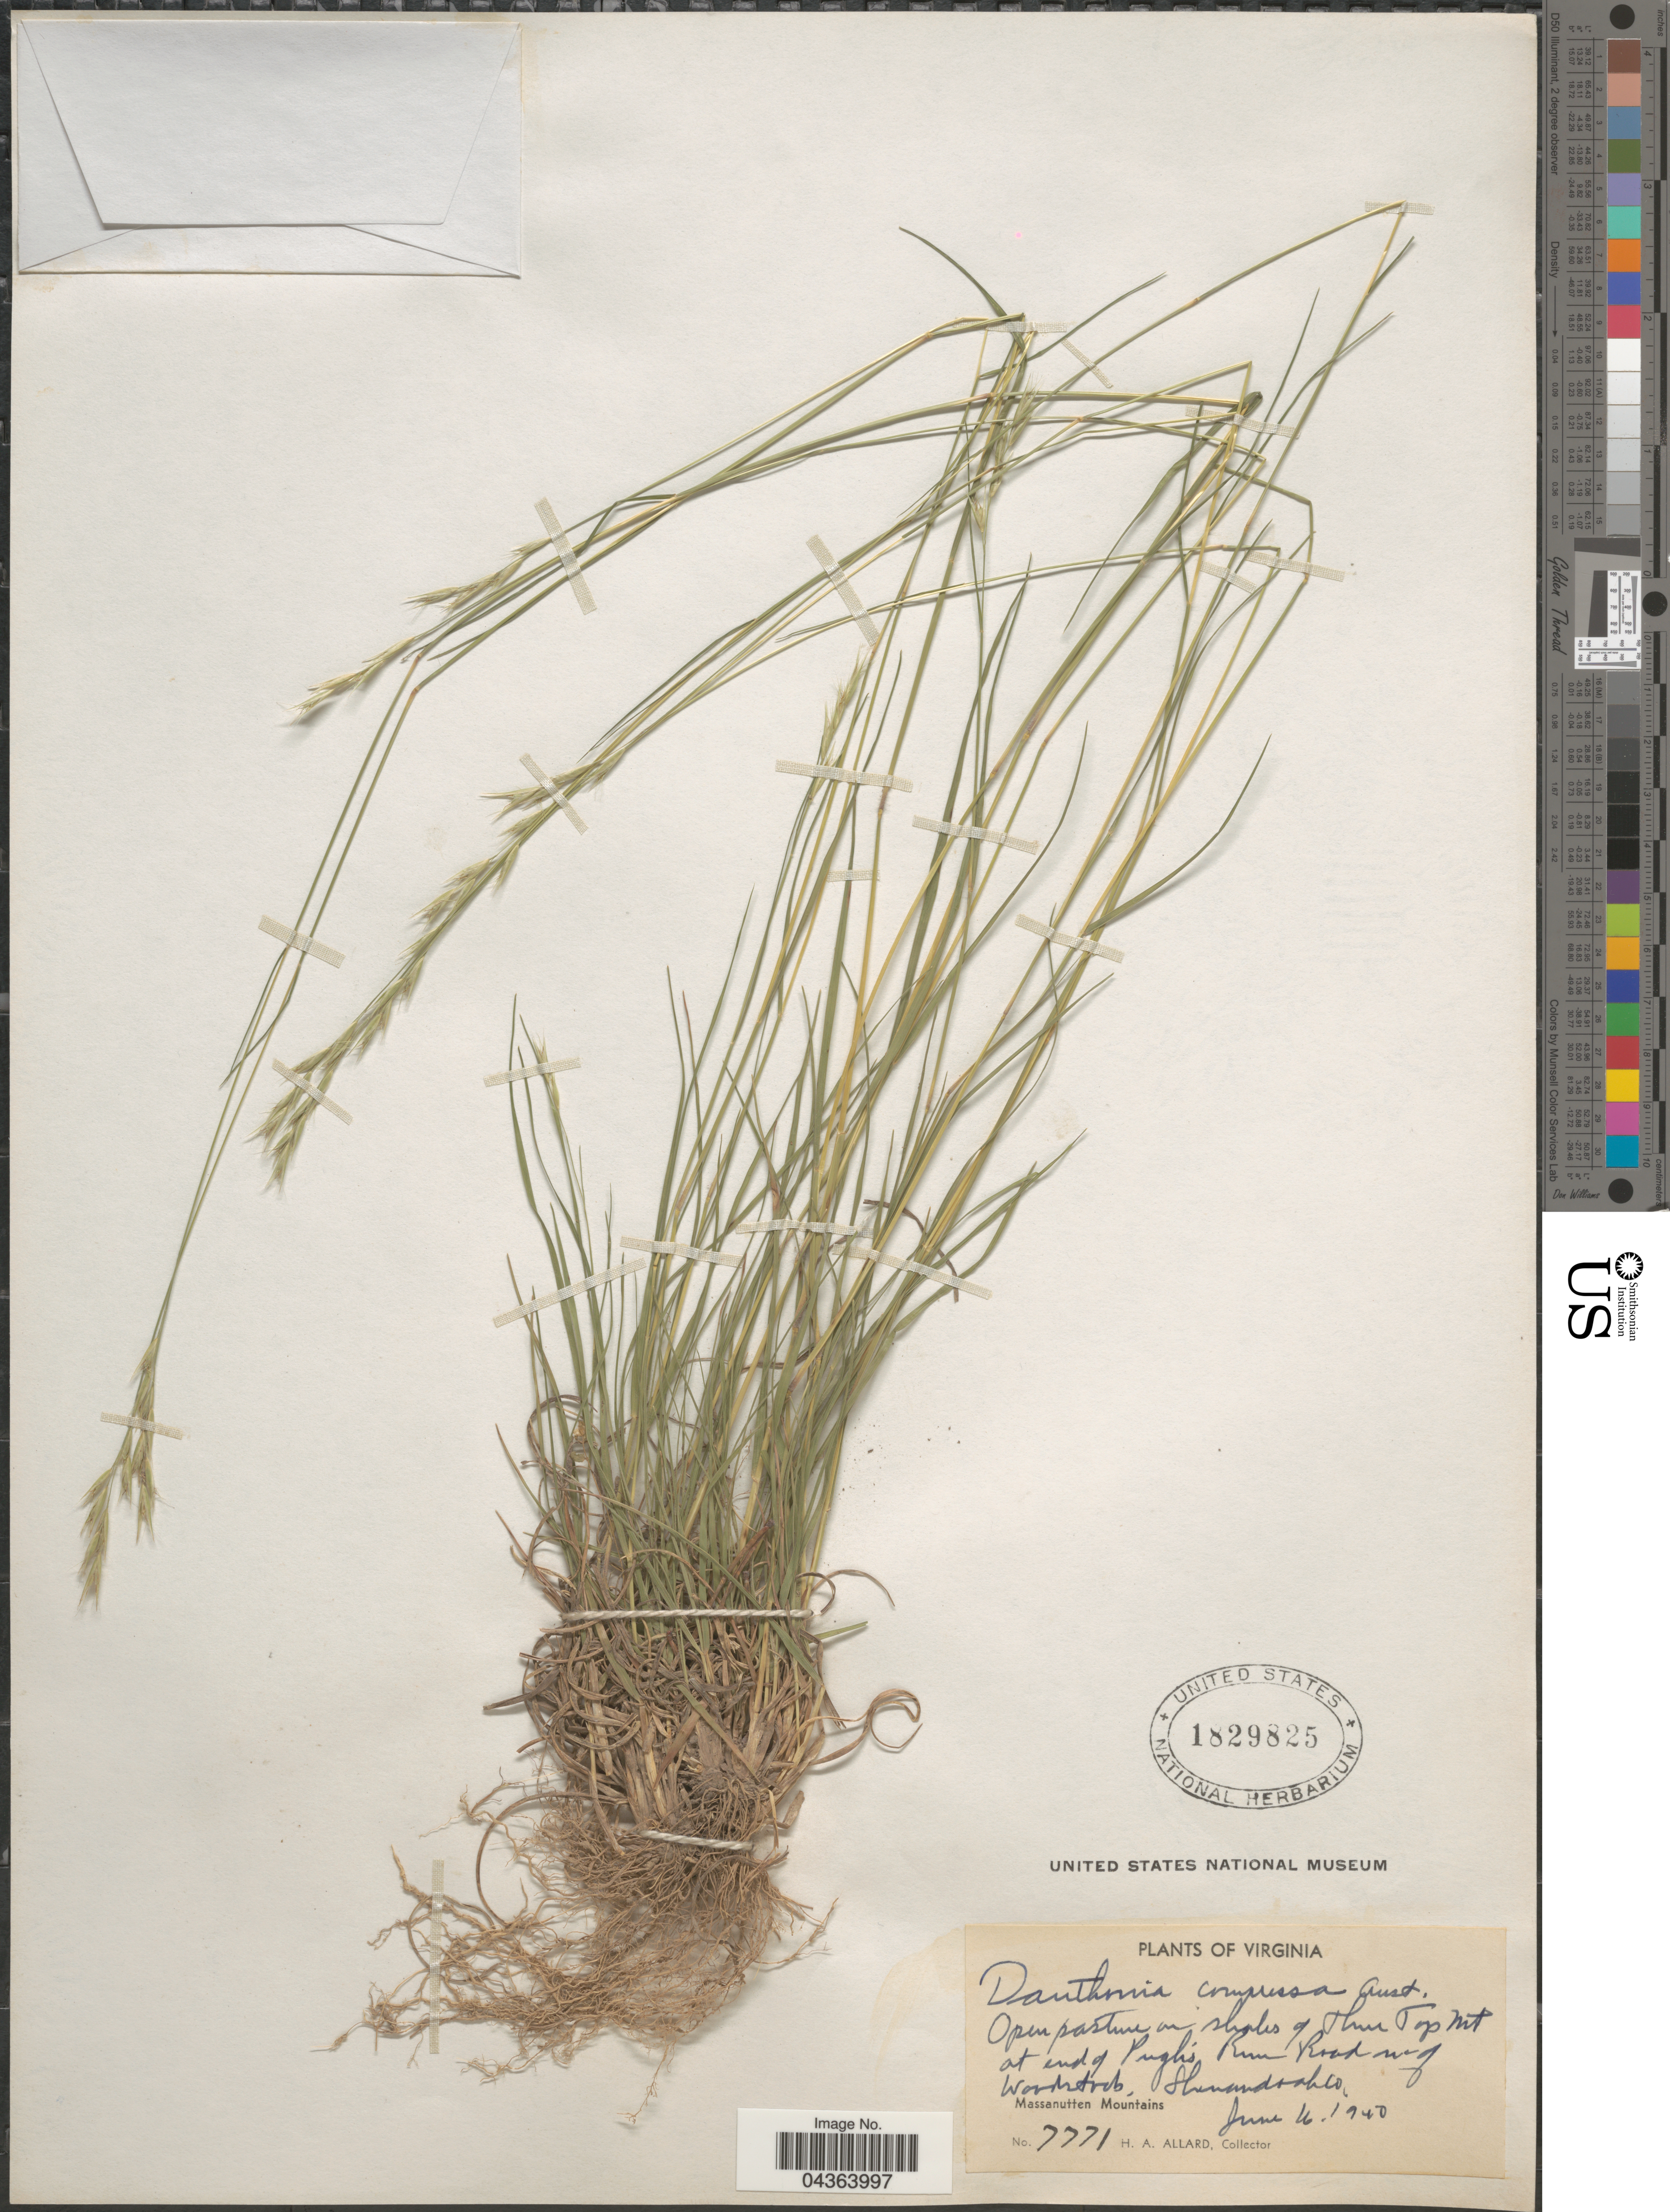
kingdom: Plantae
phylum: Tracheophyta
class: Liliopsida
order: Poales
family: Poaceae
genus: Danthonia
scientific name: Danthonia spicata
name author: (L.) P. Beauv. ex Roem. & Schult.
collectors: H. A. Allard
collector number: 7771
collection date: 1940-06-16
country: United States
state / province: Virginia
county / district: Shenandoah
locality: Open pasture on shales of Thin Top Mt at end of Pugh's Run Road w of Woodstock, Shenandoah Co. Massanutten Mountains.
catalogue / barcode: US 1829825